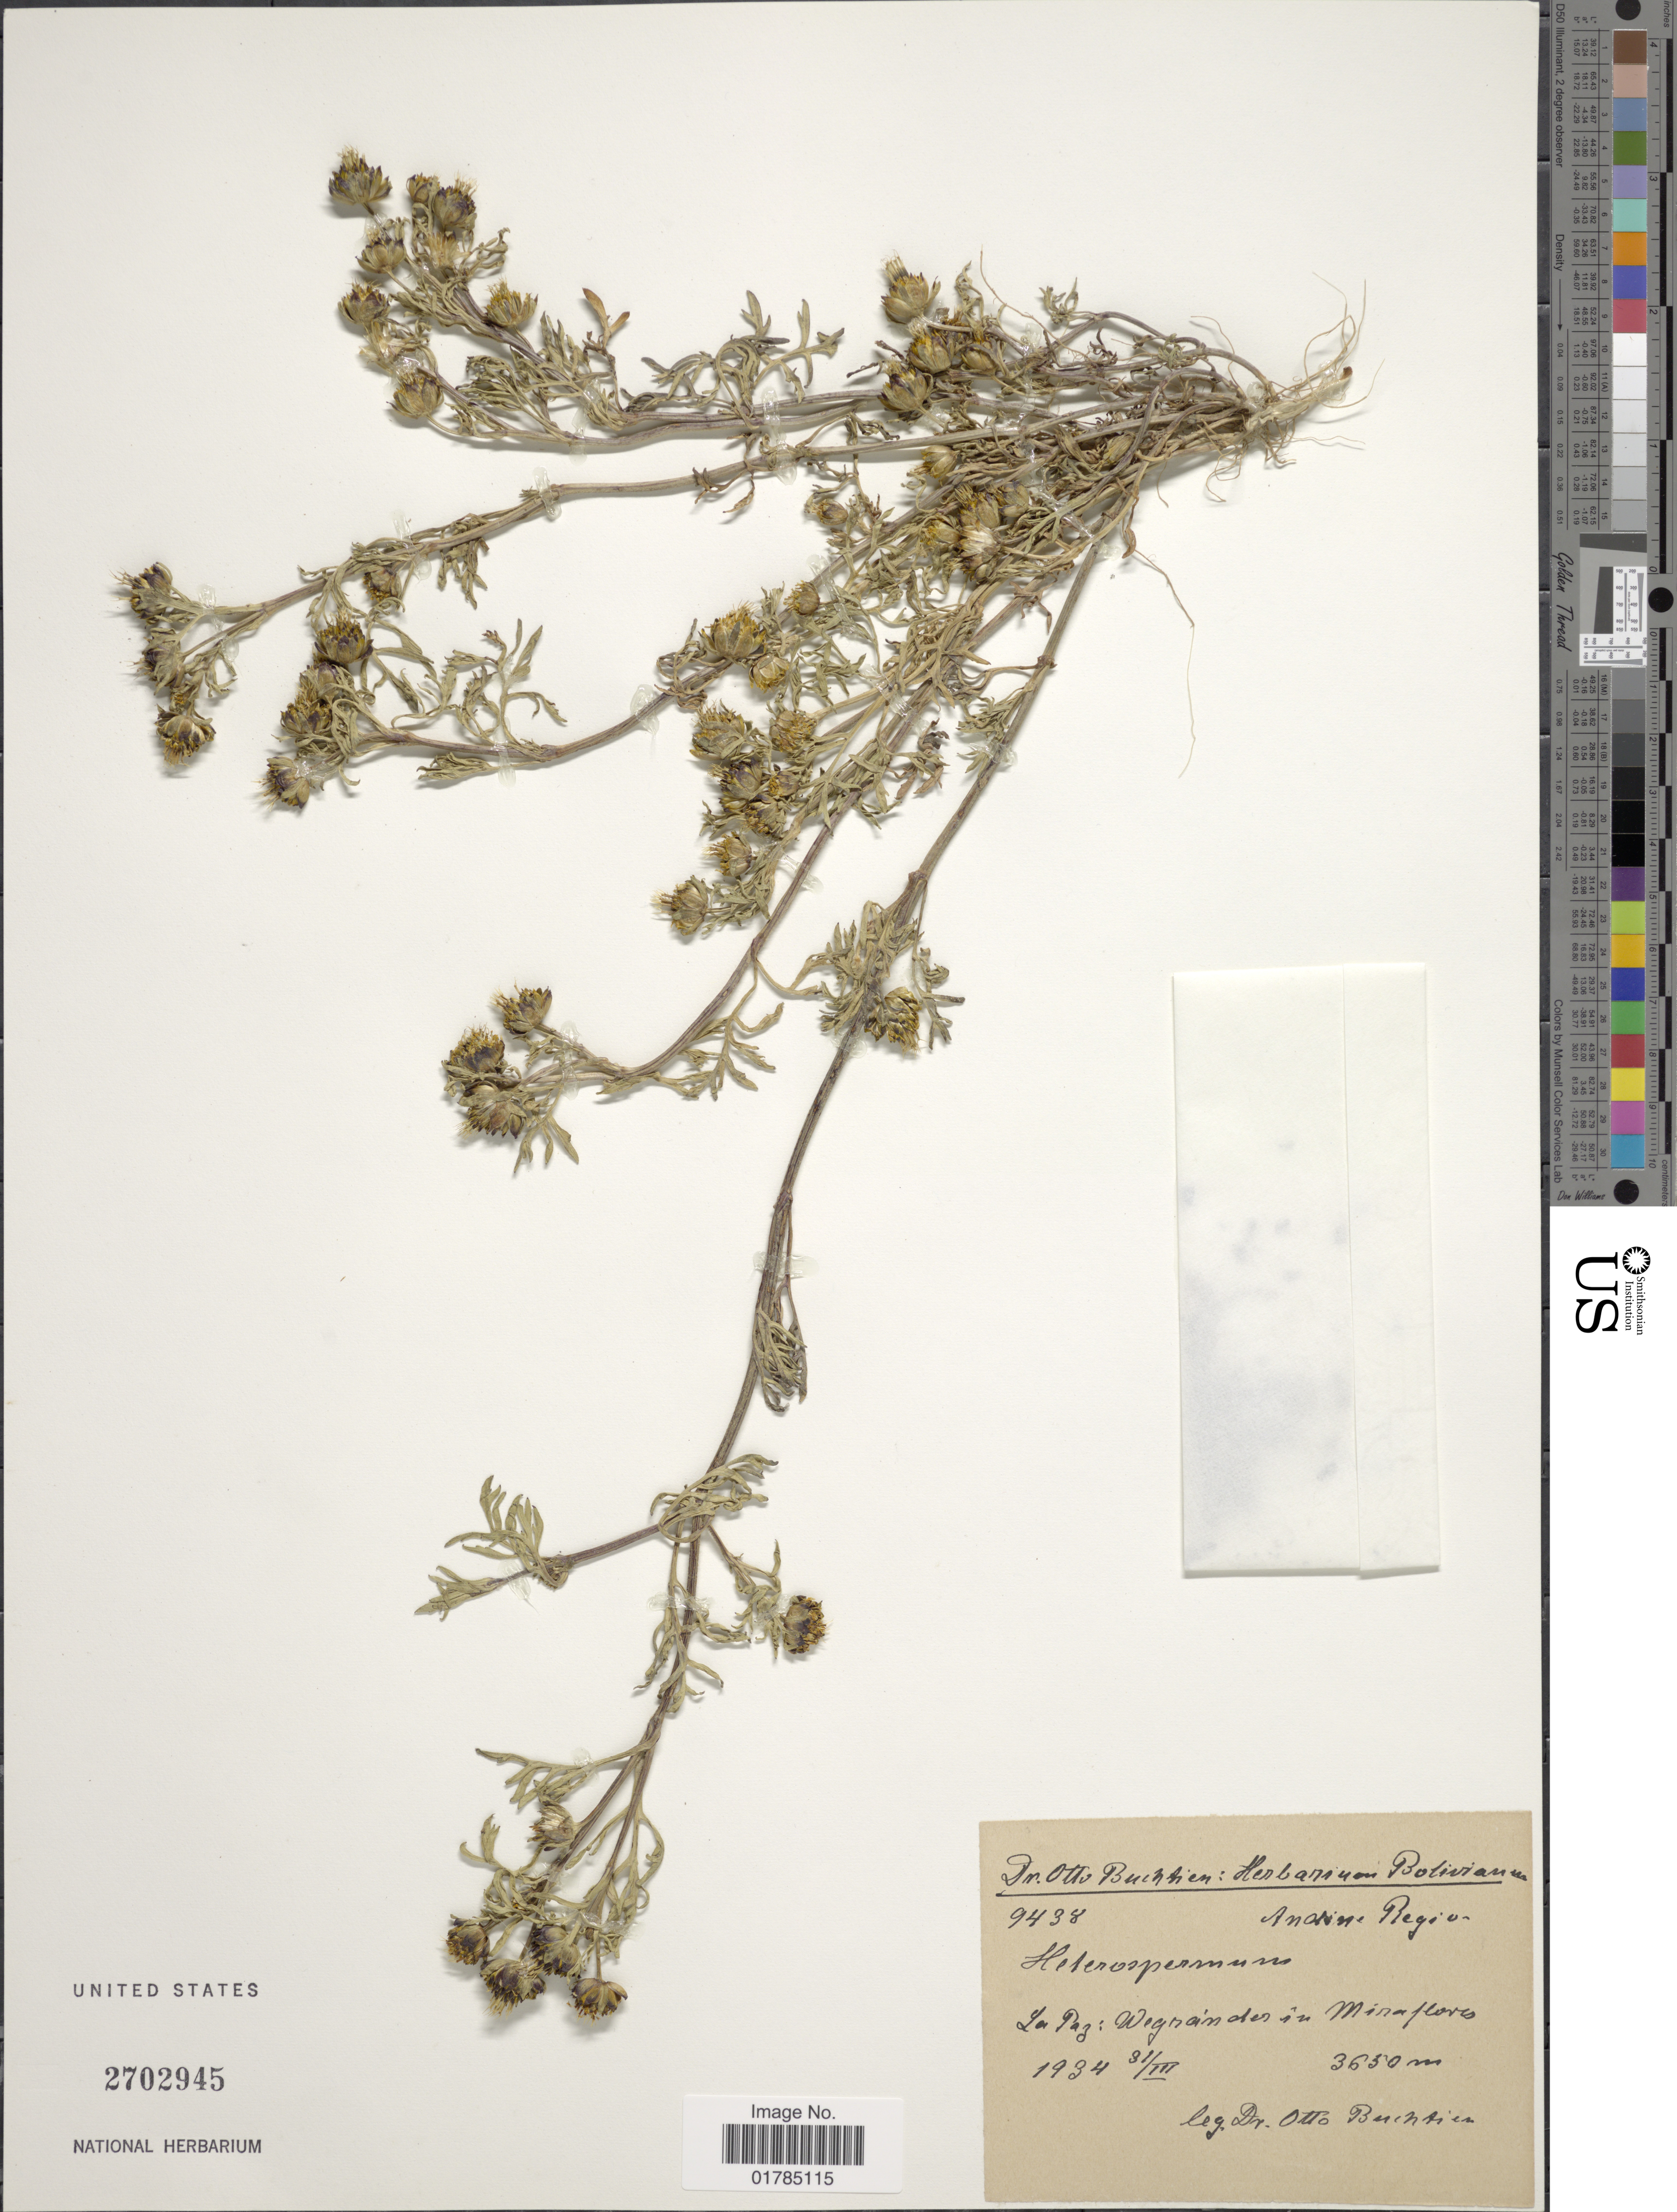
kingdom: Plantae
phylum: Tracheophyta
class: Magnoliopsida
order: Asterales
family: Asteraceae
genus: Heterosperma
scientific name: Heterosperma diversifolium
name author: Kunth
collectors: O. Buchtien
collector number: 9438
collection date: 1934-03-31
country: Bolivia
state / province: La Paz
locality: Wegranden in Minaflores Andine Region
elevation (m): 3650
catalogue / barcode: US 2702945